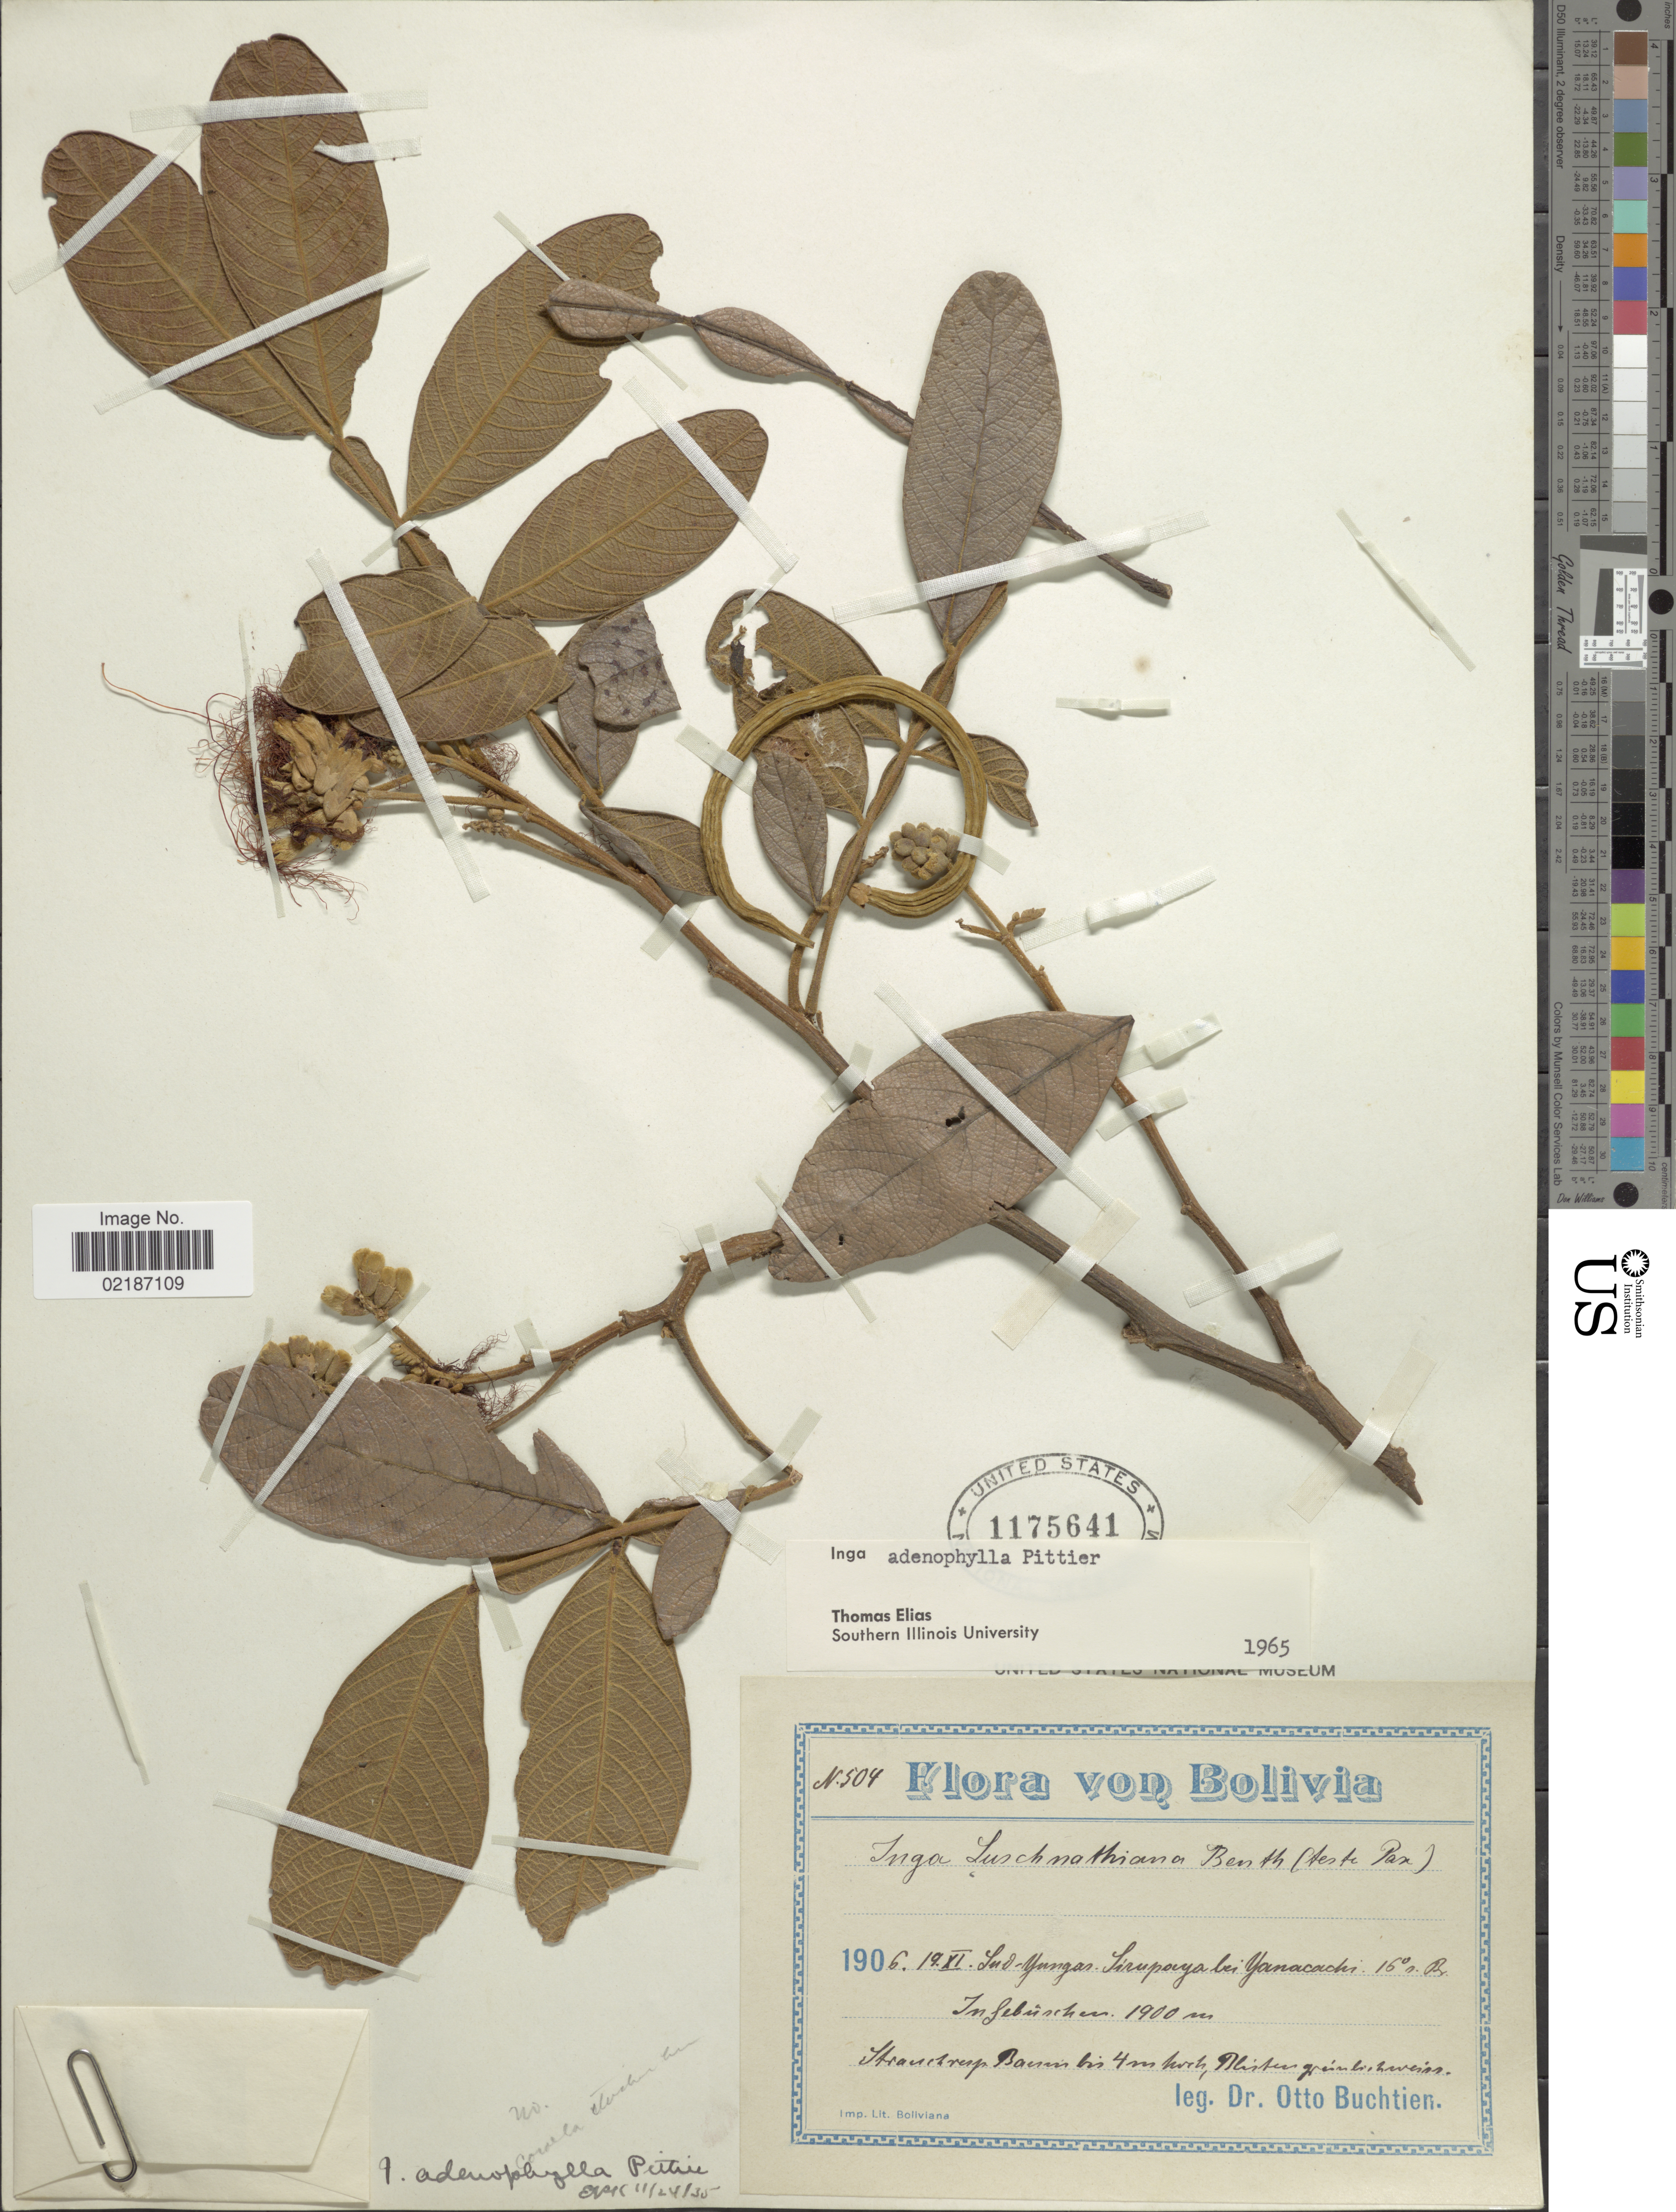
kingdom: Plantae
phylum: Tracheophyta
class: Magnoliopsida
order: Fabales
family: Fabaceae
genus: Inga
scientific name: Inga adenophylla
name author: Pittier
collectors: O. Buchtien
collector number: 504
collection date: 1906-11-19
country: Bolivia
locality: Sud-Yungas Sirapaya bei Yanacachi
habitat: in gebsüchen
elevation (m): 1900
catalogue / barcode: US 1175641